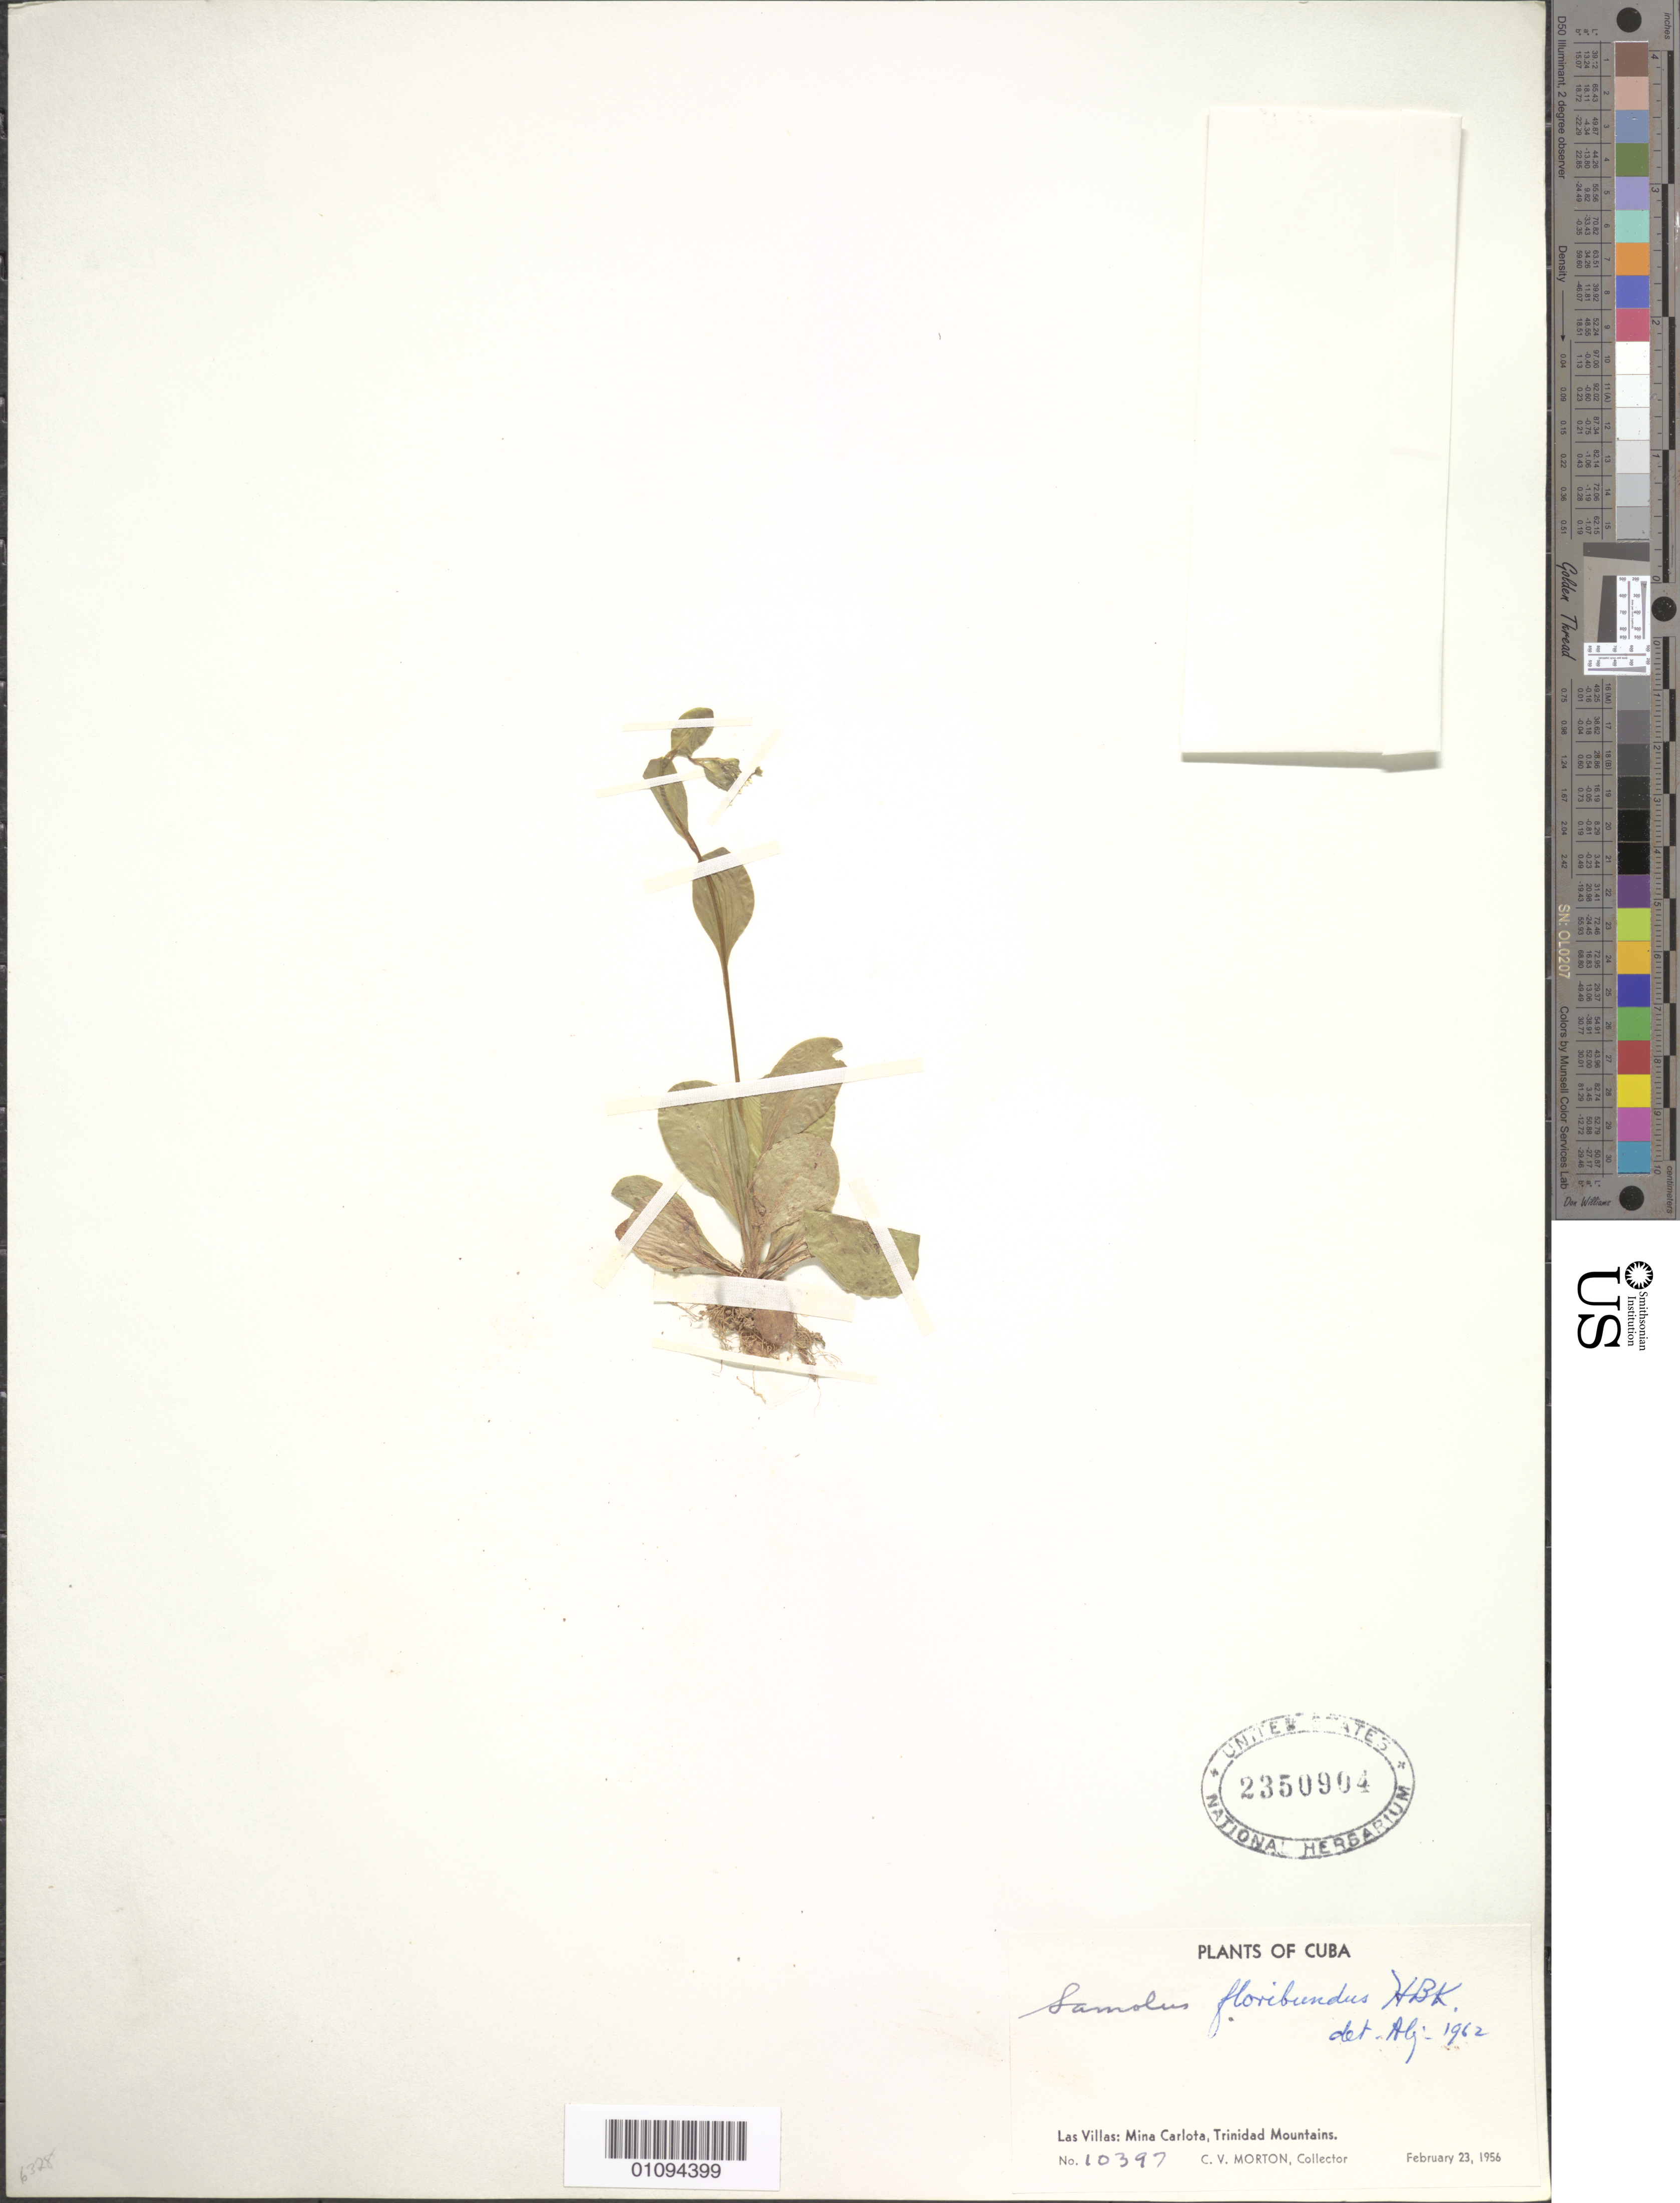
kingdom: Plantae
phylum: Tracheophyta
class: Magnoliopsida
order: Ericales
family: Primulaceae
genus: Samolus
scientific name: Samolus floribundus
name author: Kunth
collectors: C. V. Morton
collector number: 10397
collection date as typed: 23 Feb 1956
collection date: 1956-02-23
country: Cuba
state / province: Las Villas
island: Cuba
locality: Mina Carlota, Trinidad Mountains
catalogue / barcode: US 2350904